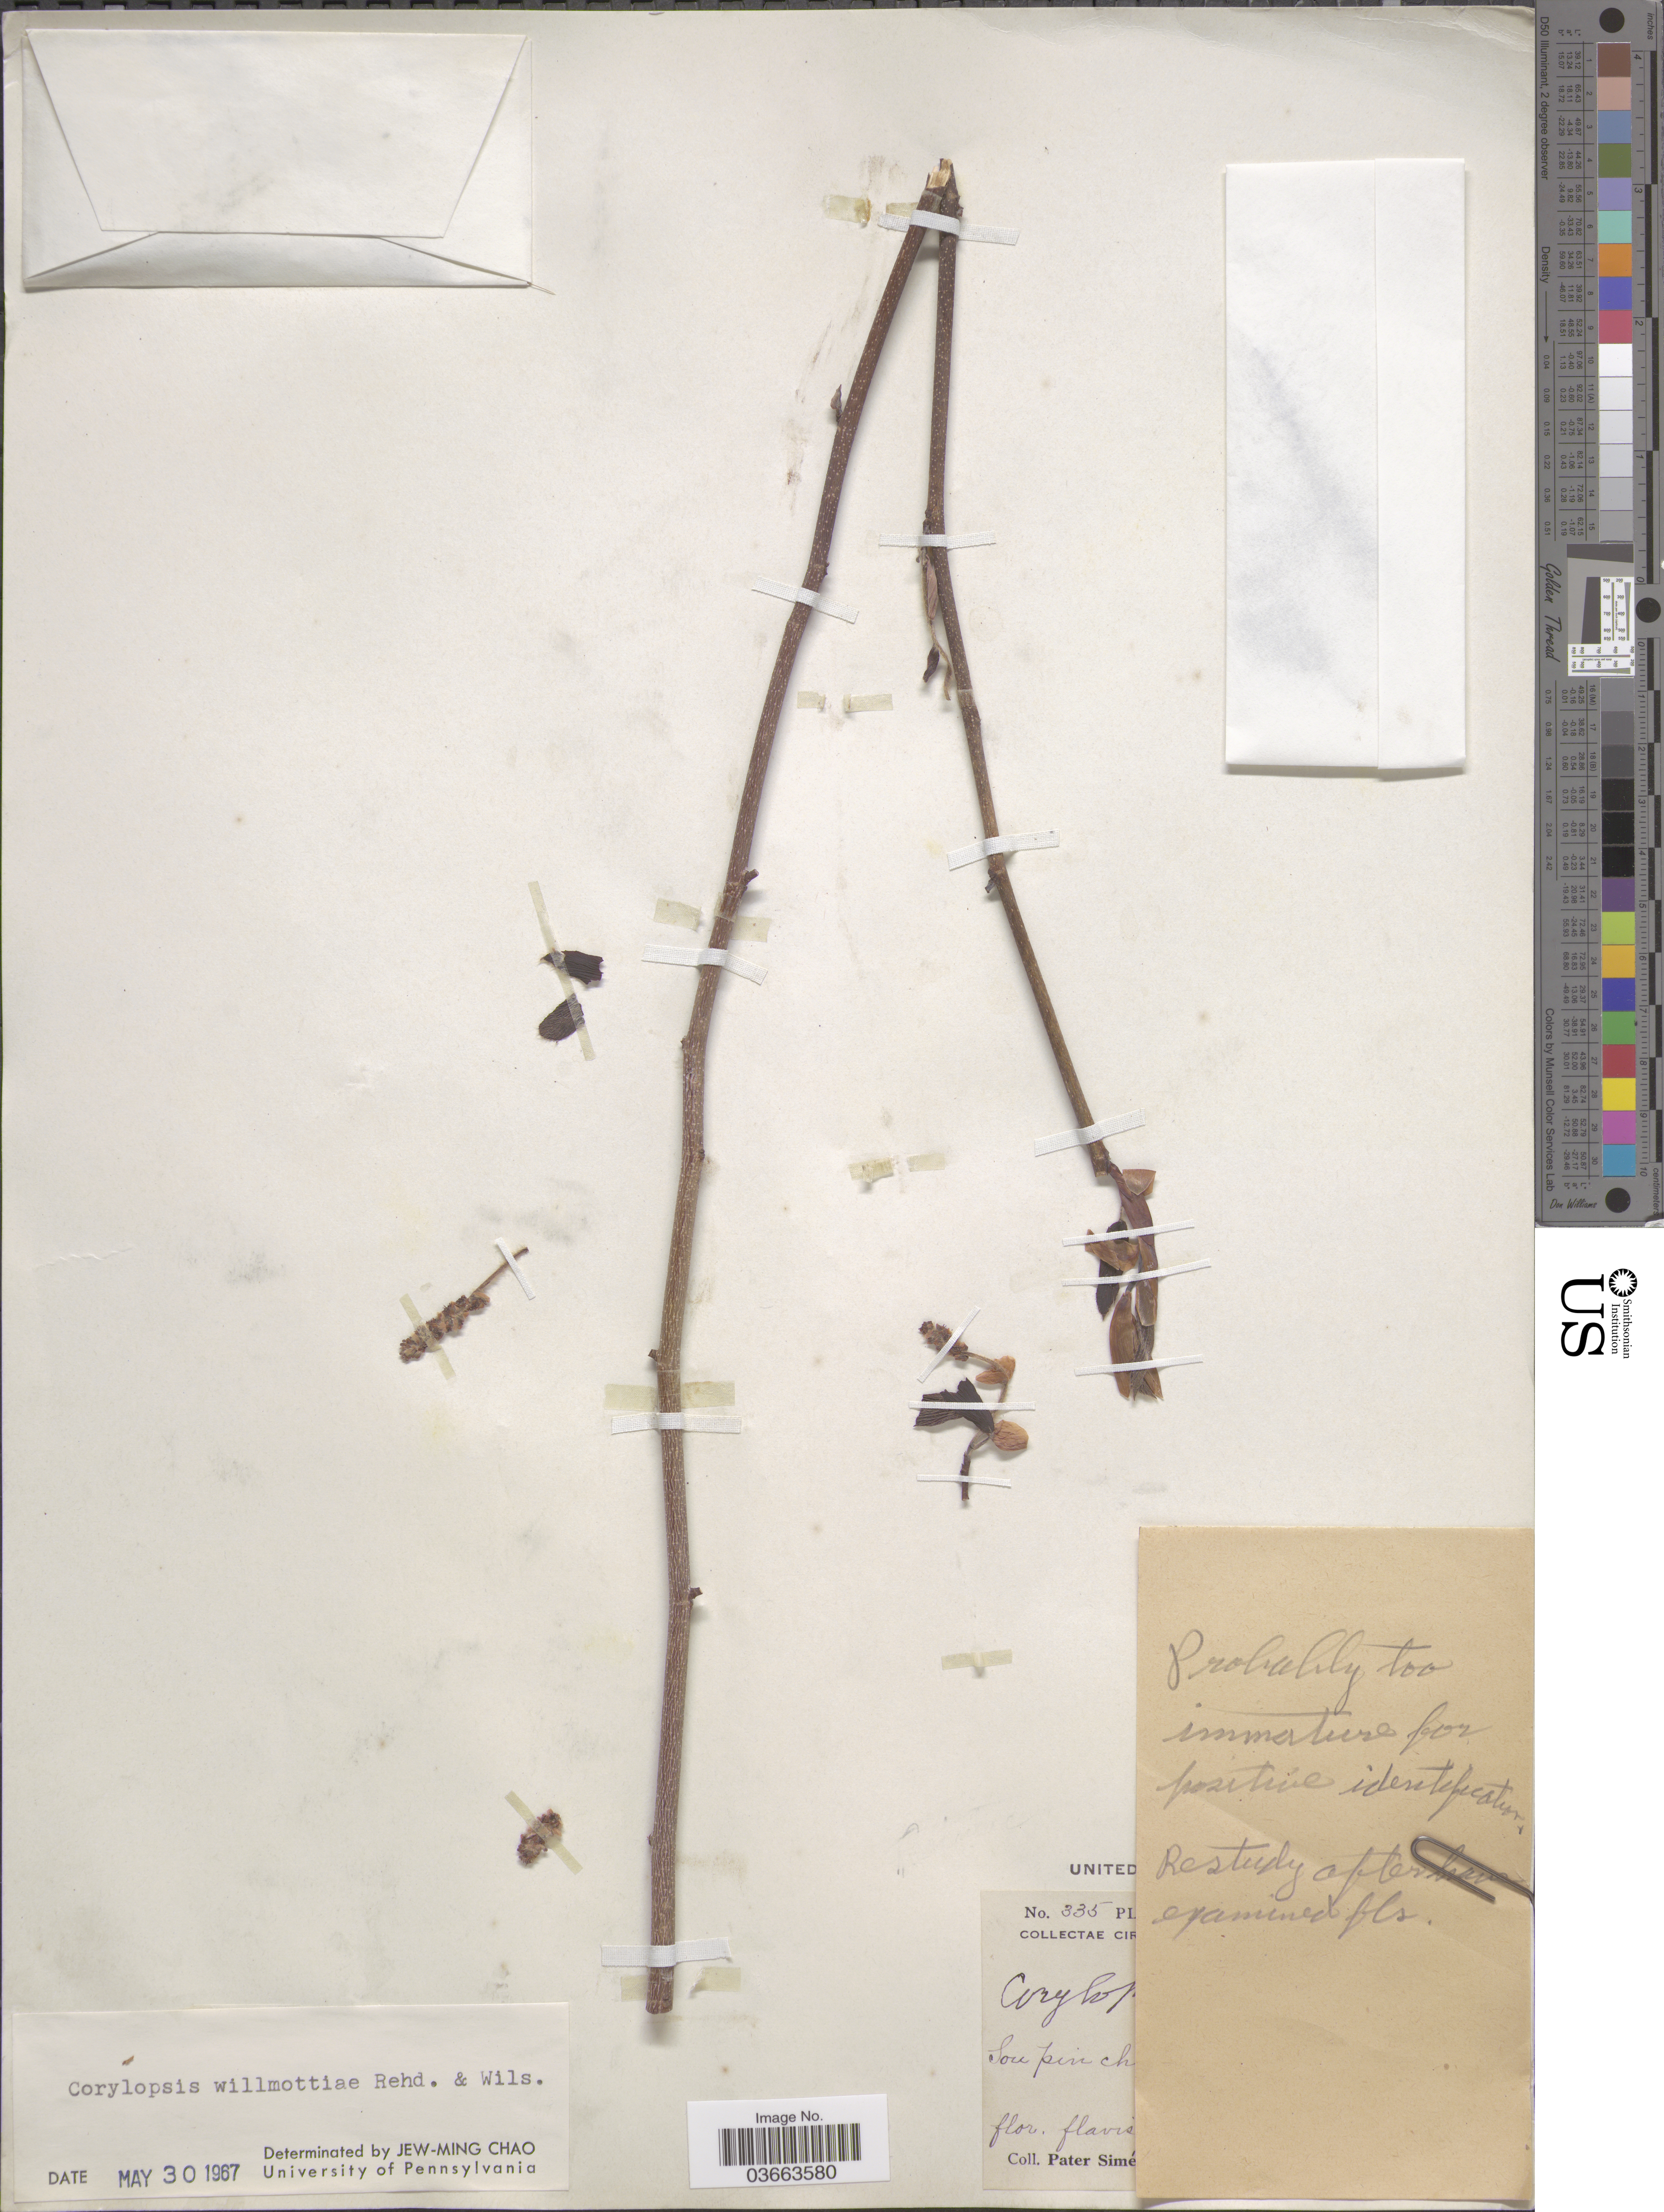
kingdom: Plantae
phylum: Tracheophyta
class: Magnoliopsida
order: Saxifragales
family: Hamamelidaceae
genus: Corylopsis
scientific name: Corylopsis willmottiae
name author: Rehder & E.H. Wilson in Sarg.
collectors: P. S. Ten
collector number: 335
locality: Sou Pin ch!